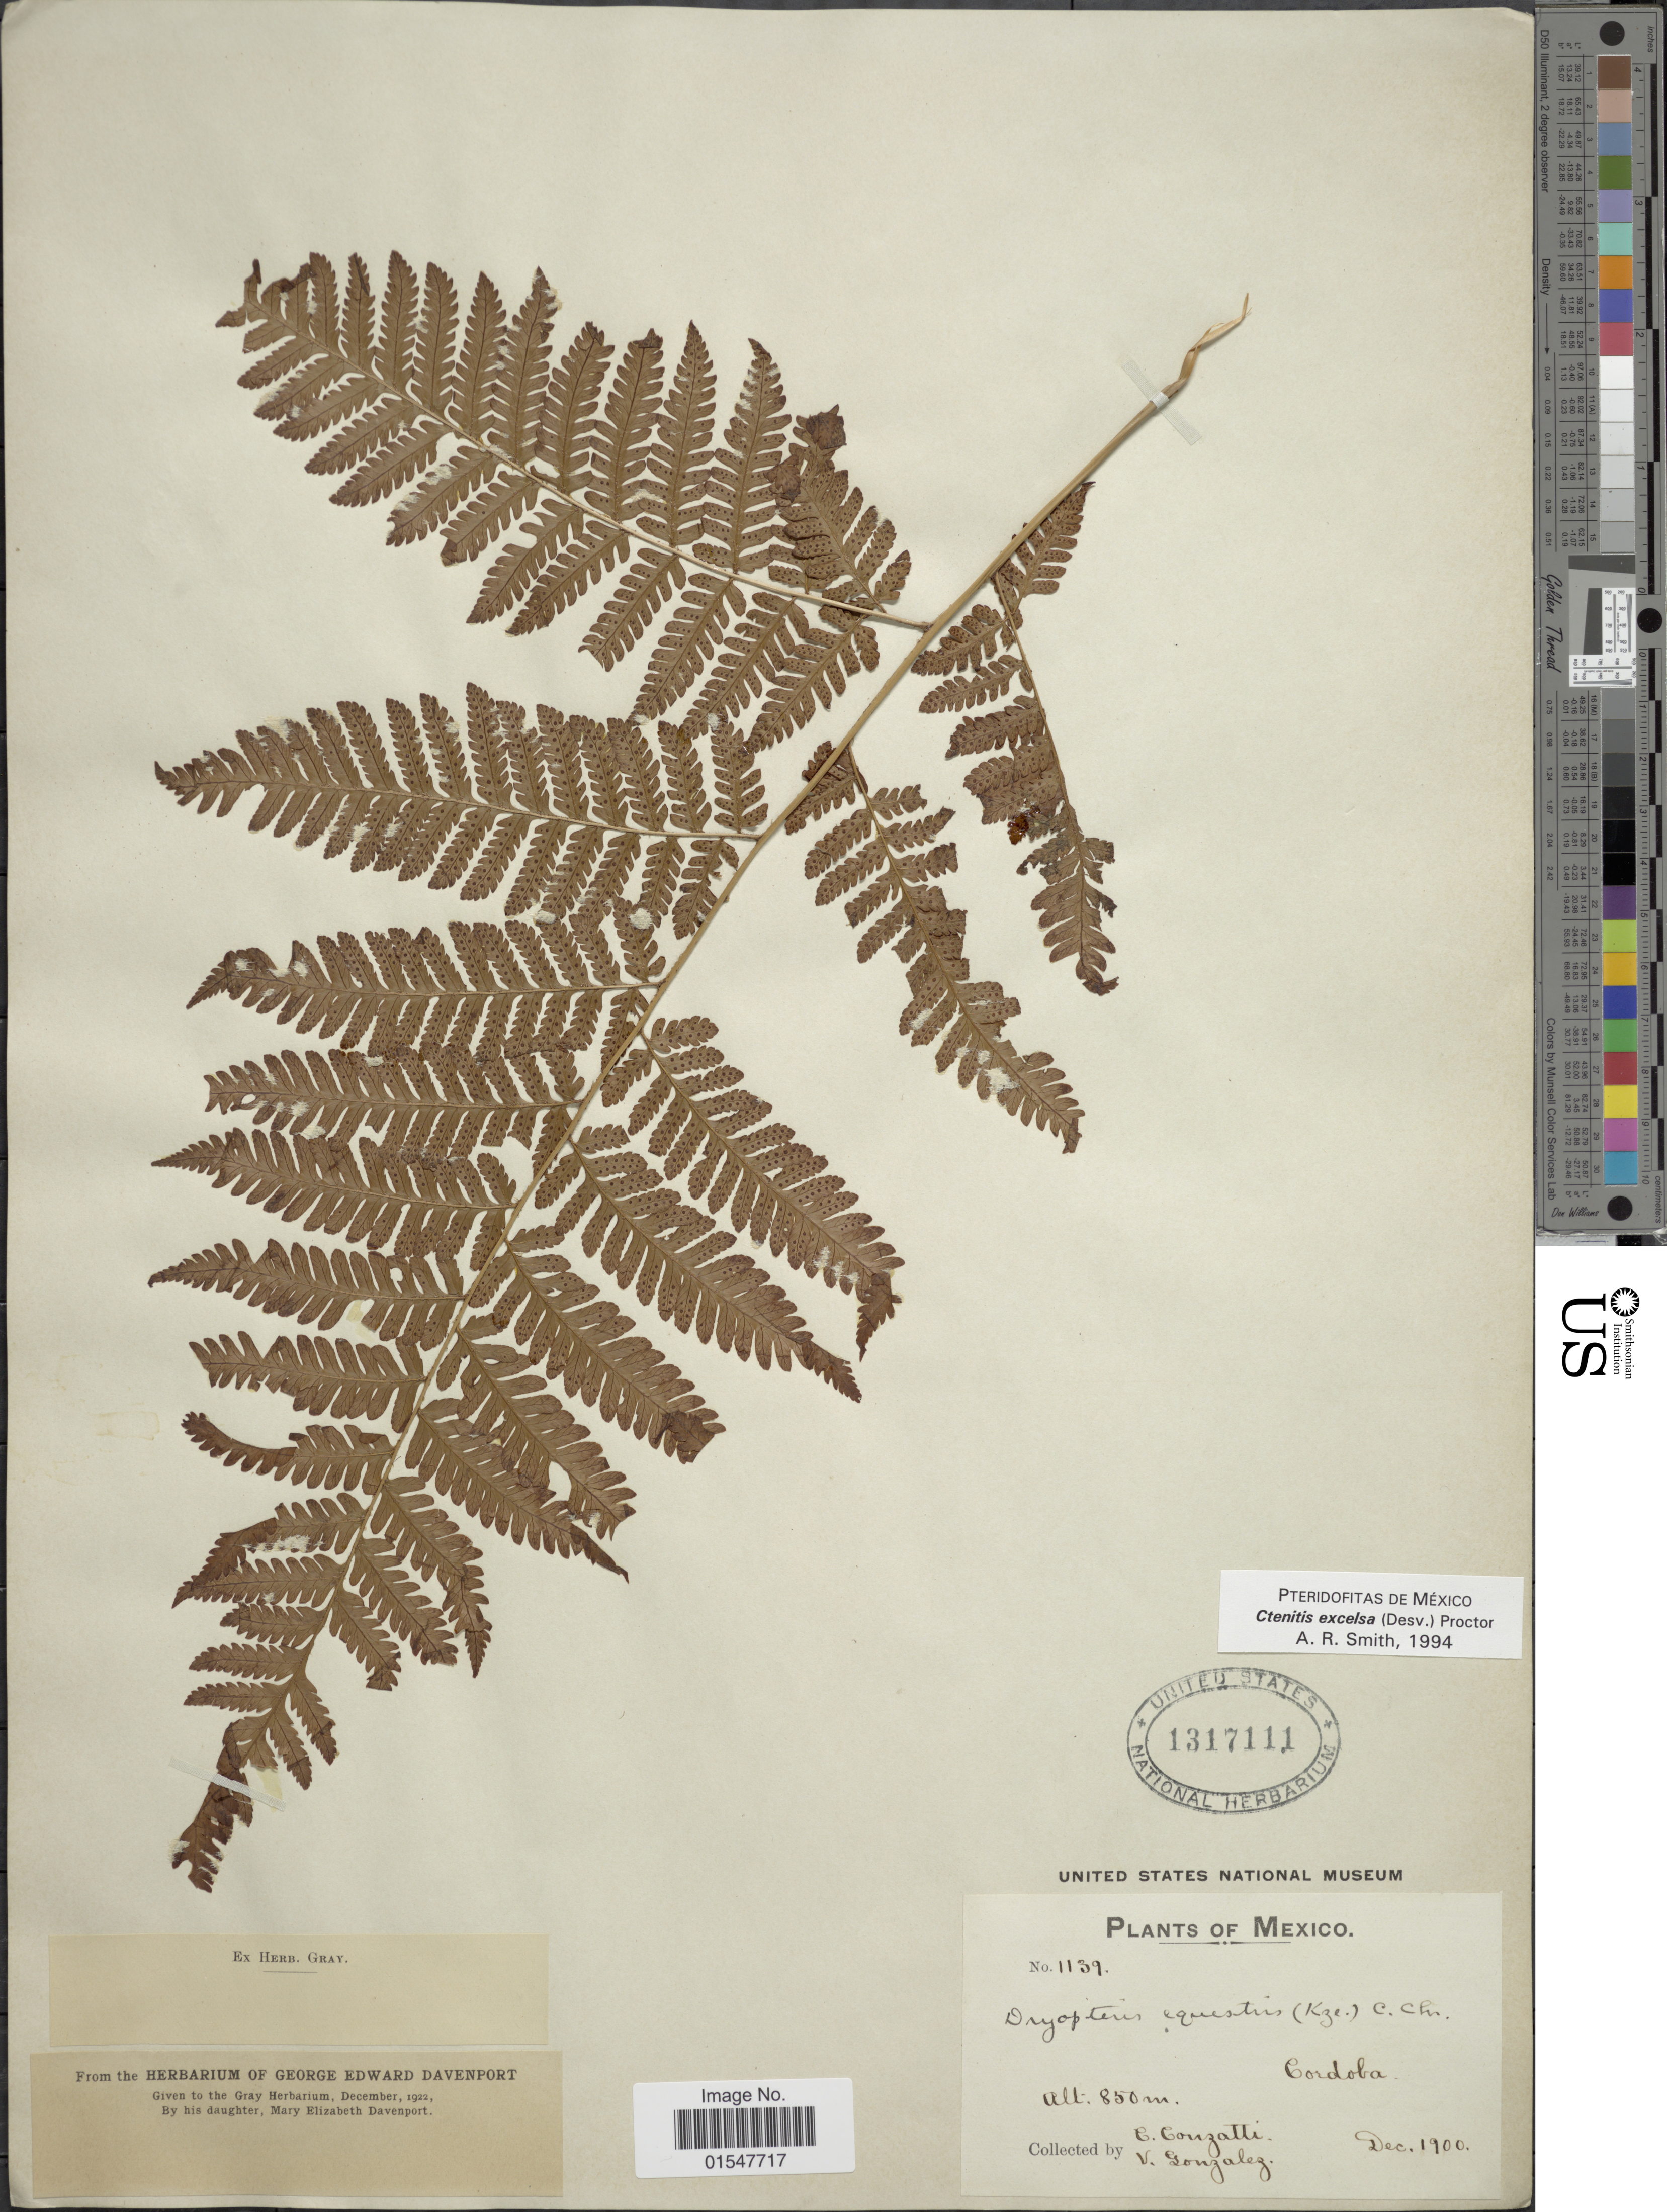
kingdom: Plantae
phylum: Tracheophyta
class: Polypodiopsida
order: Polypodiales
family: Dryopteridaceae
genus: Ctenitis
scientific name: Ctenitis excelsa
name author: (Desv.) Proctor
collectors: C. Couzatti & V. Gonzales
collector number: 1139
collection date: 1900-12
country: Mexico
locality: Cordoba.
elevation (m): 850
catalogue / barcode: US 1317111